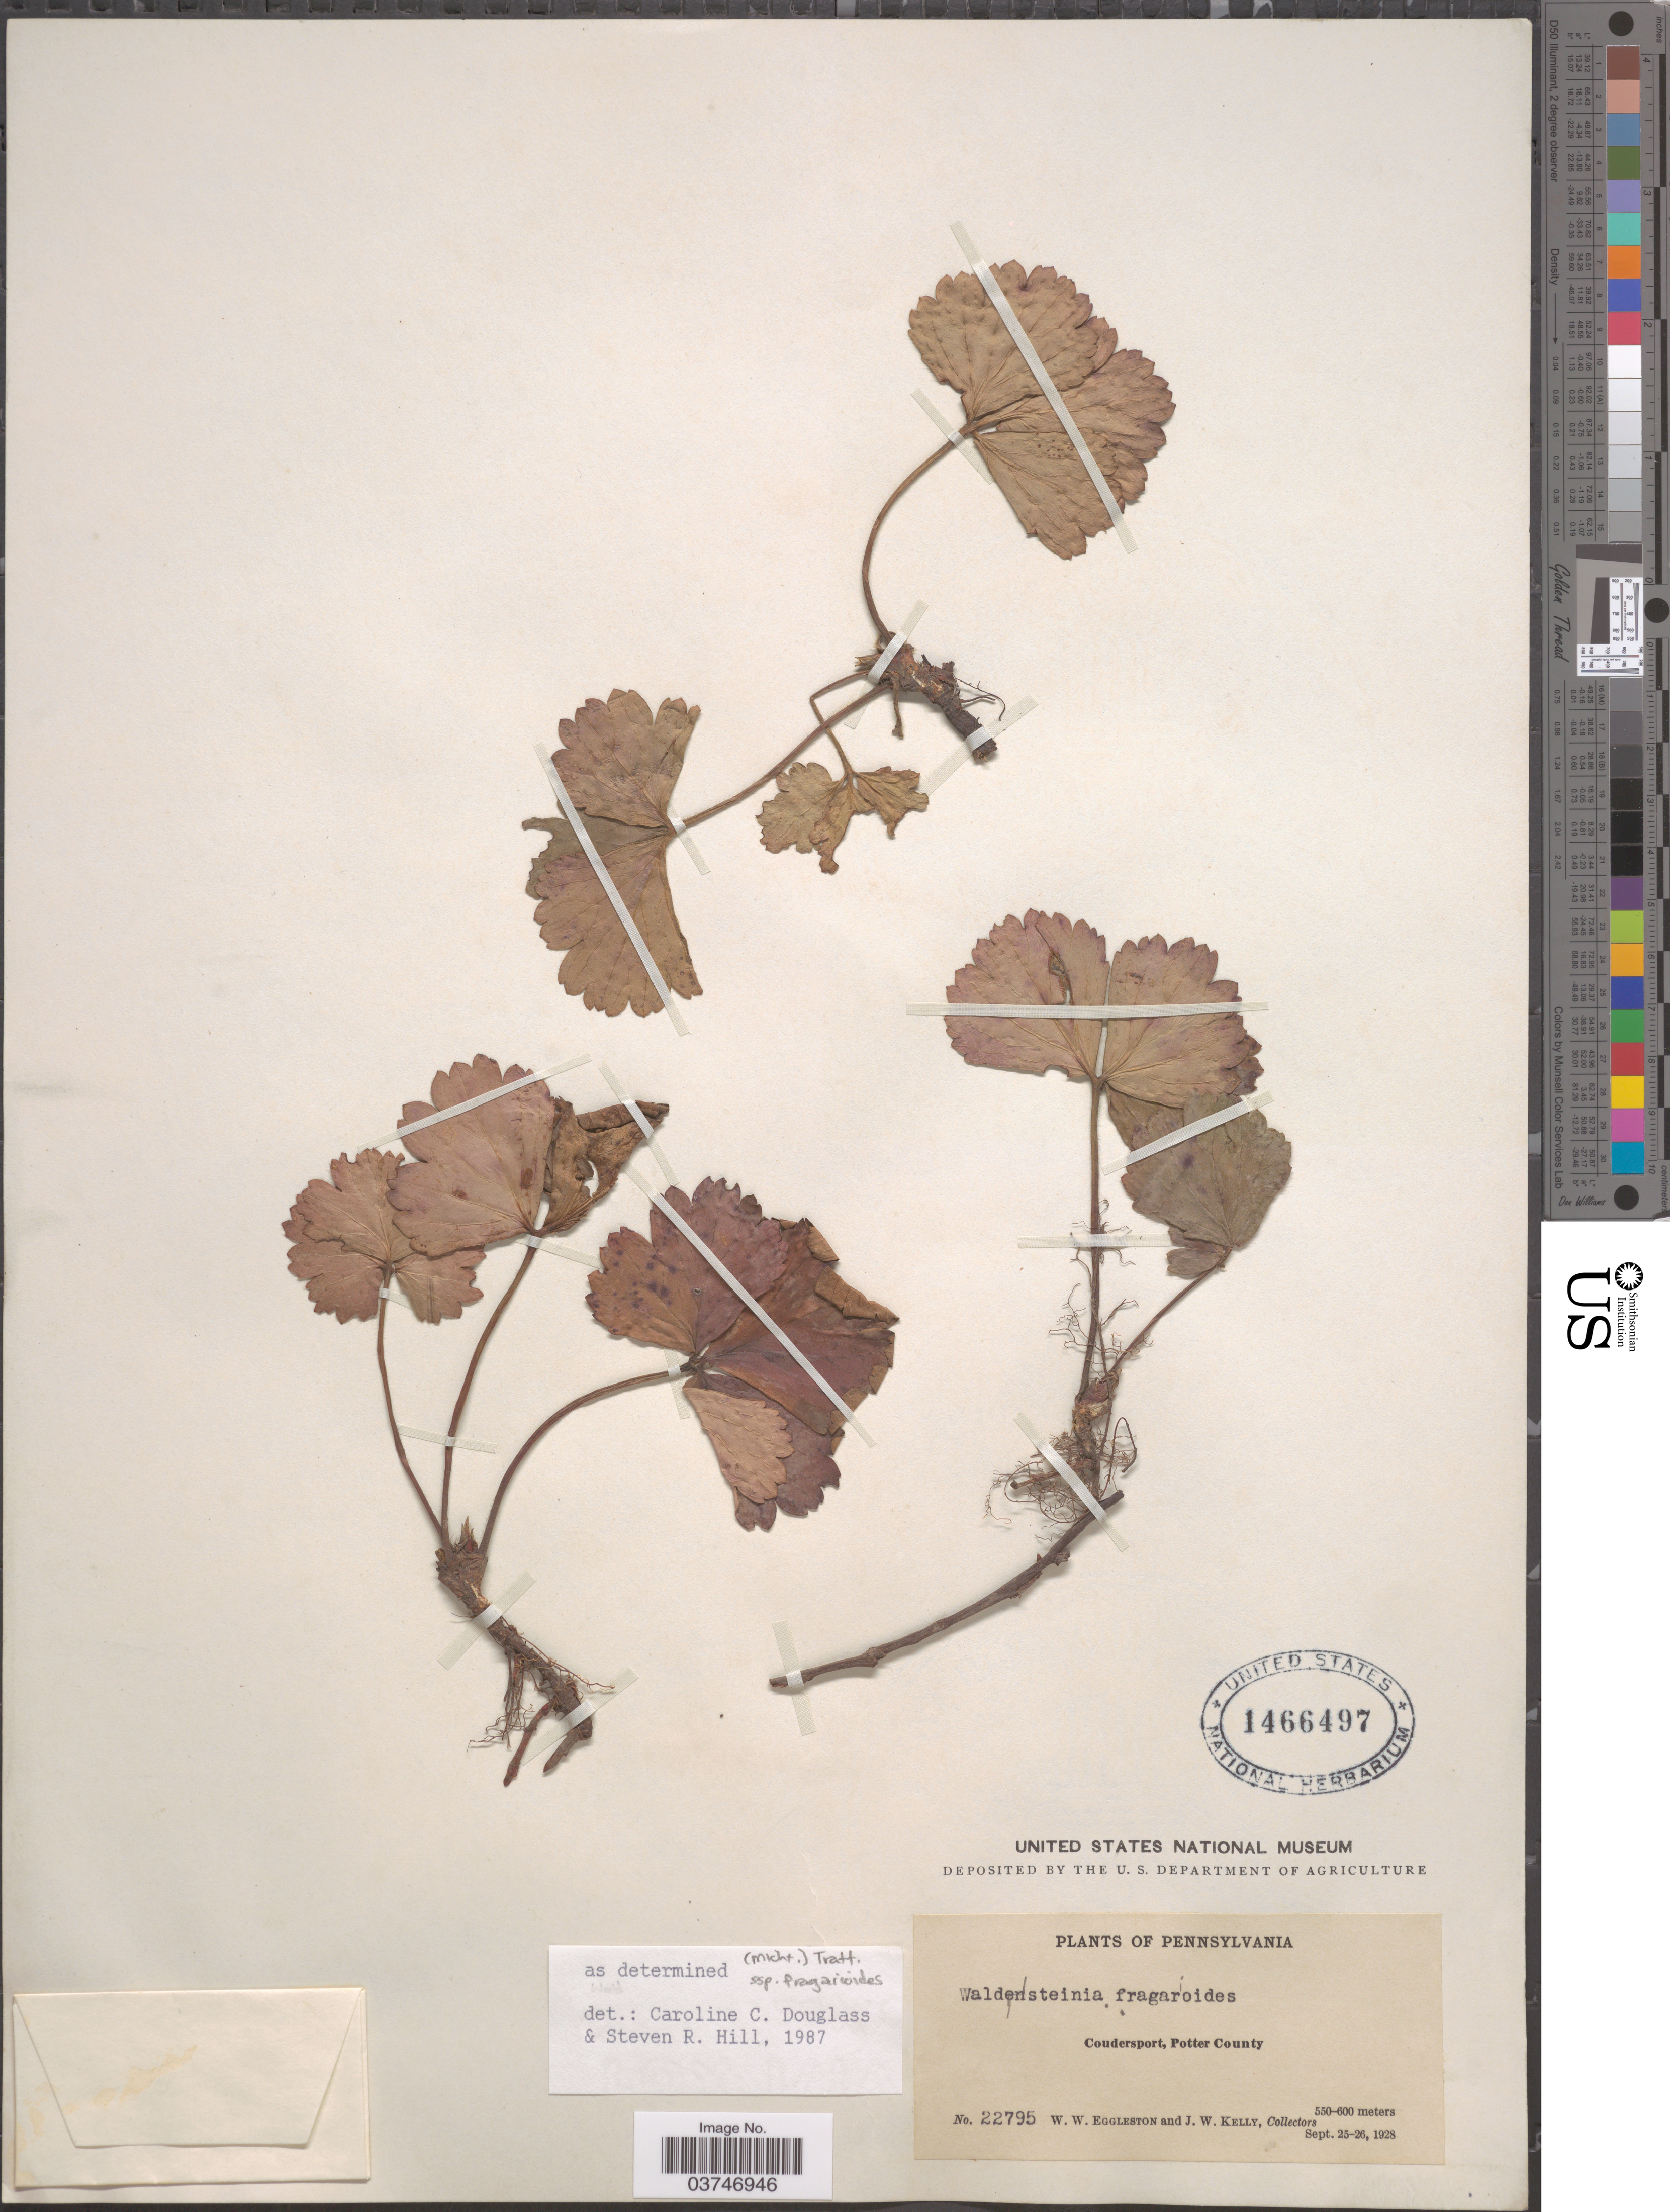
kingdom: Plantae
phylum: Tracheophyta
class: Magnoliopsida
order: Rosales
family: Rosaceae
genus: Waldsteinia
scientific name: Waldsteinia fragarioides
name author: (Michx.) Tratt.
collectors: W. W. Eggleston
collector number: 22795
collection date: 1928-09-25/1928-09-26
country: United States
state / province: Pennsylvania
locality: Coudersport, Potter County.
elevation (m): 550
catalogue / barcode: US 1466497